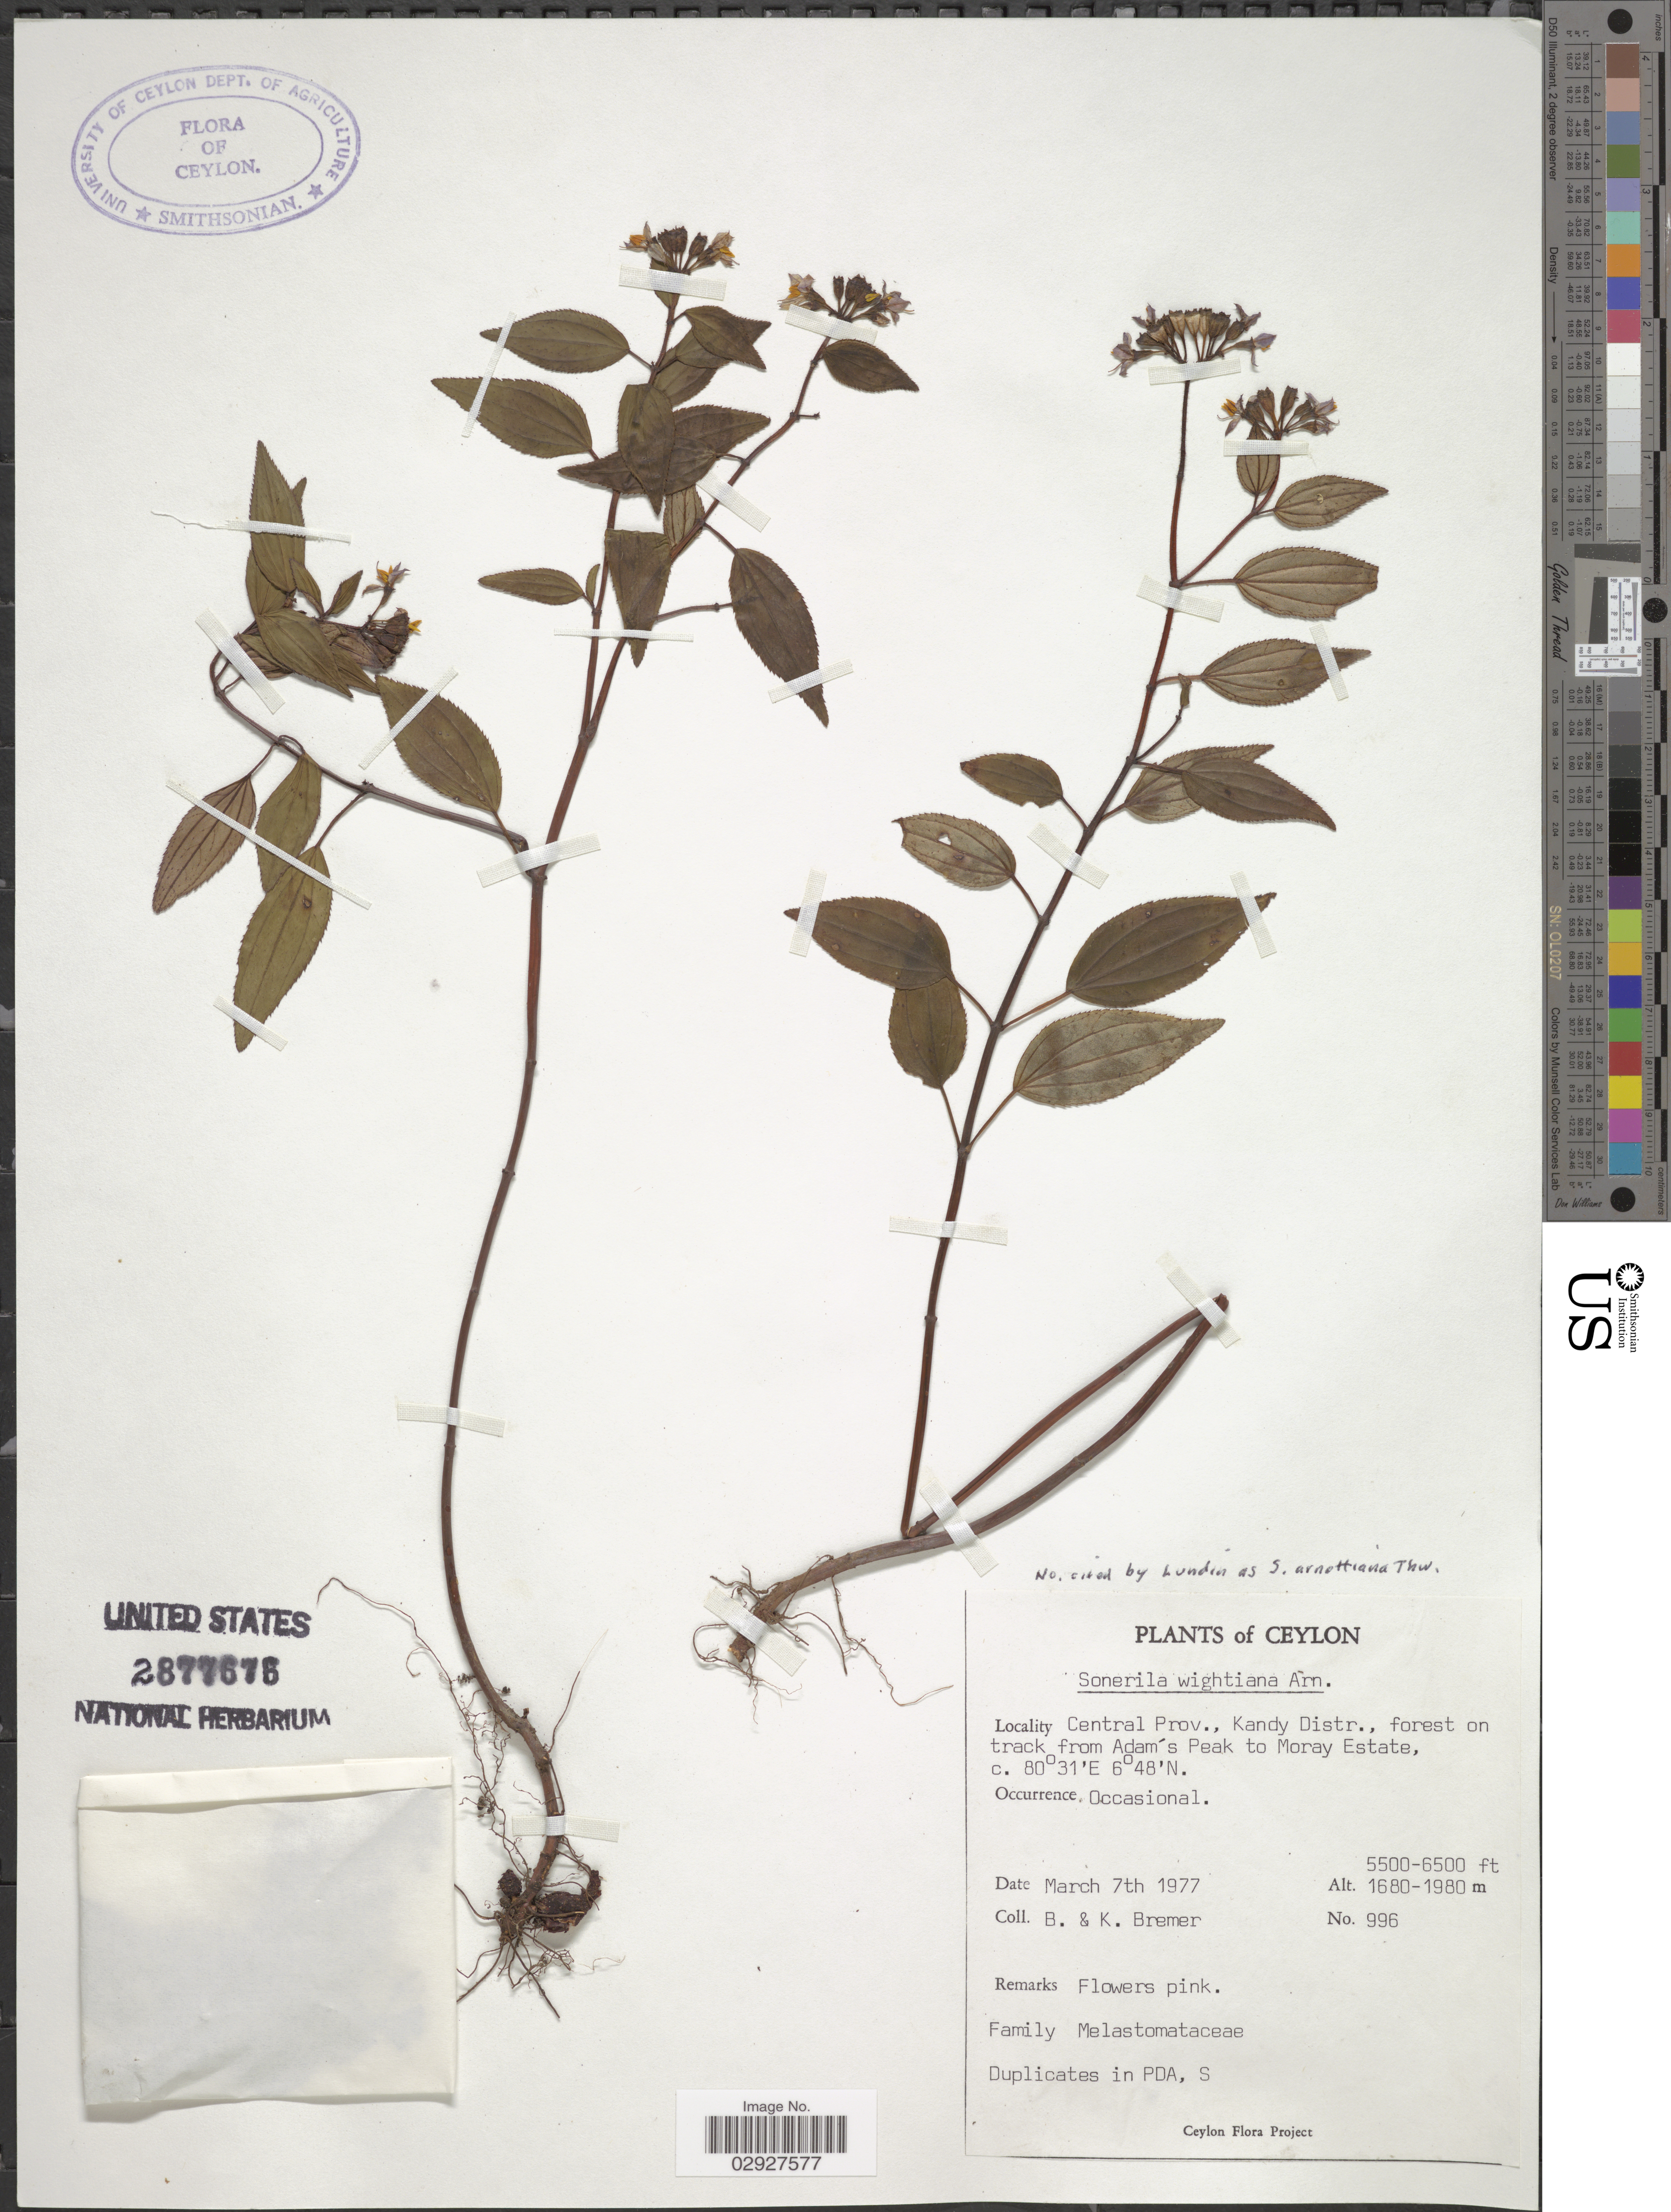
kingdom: Plantae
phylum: Tracheophyta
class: Magnoliopsida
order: Myrtales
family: Melastomataceae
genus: Sonerila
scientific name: Sonerila arnottiana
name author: Thwaites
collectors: B. Bremer & K. Bremer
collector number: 996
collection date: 1977-03-07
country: Sri Lanka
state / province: Central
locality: Ceylon. Kandy Distr., forest on track from Adam's Peak to Moray Estate.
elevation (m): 1676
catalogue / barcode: US 2877676